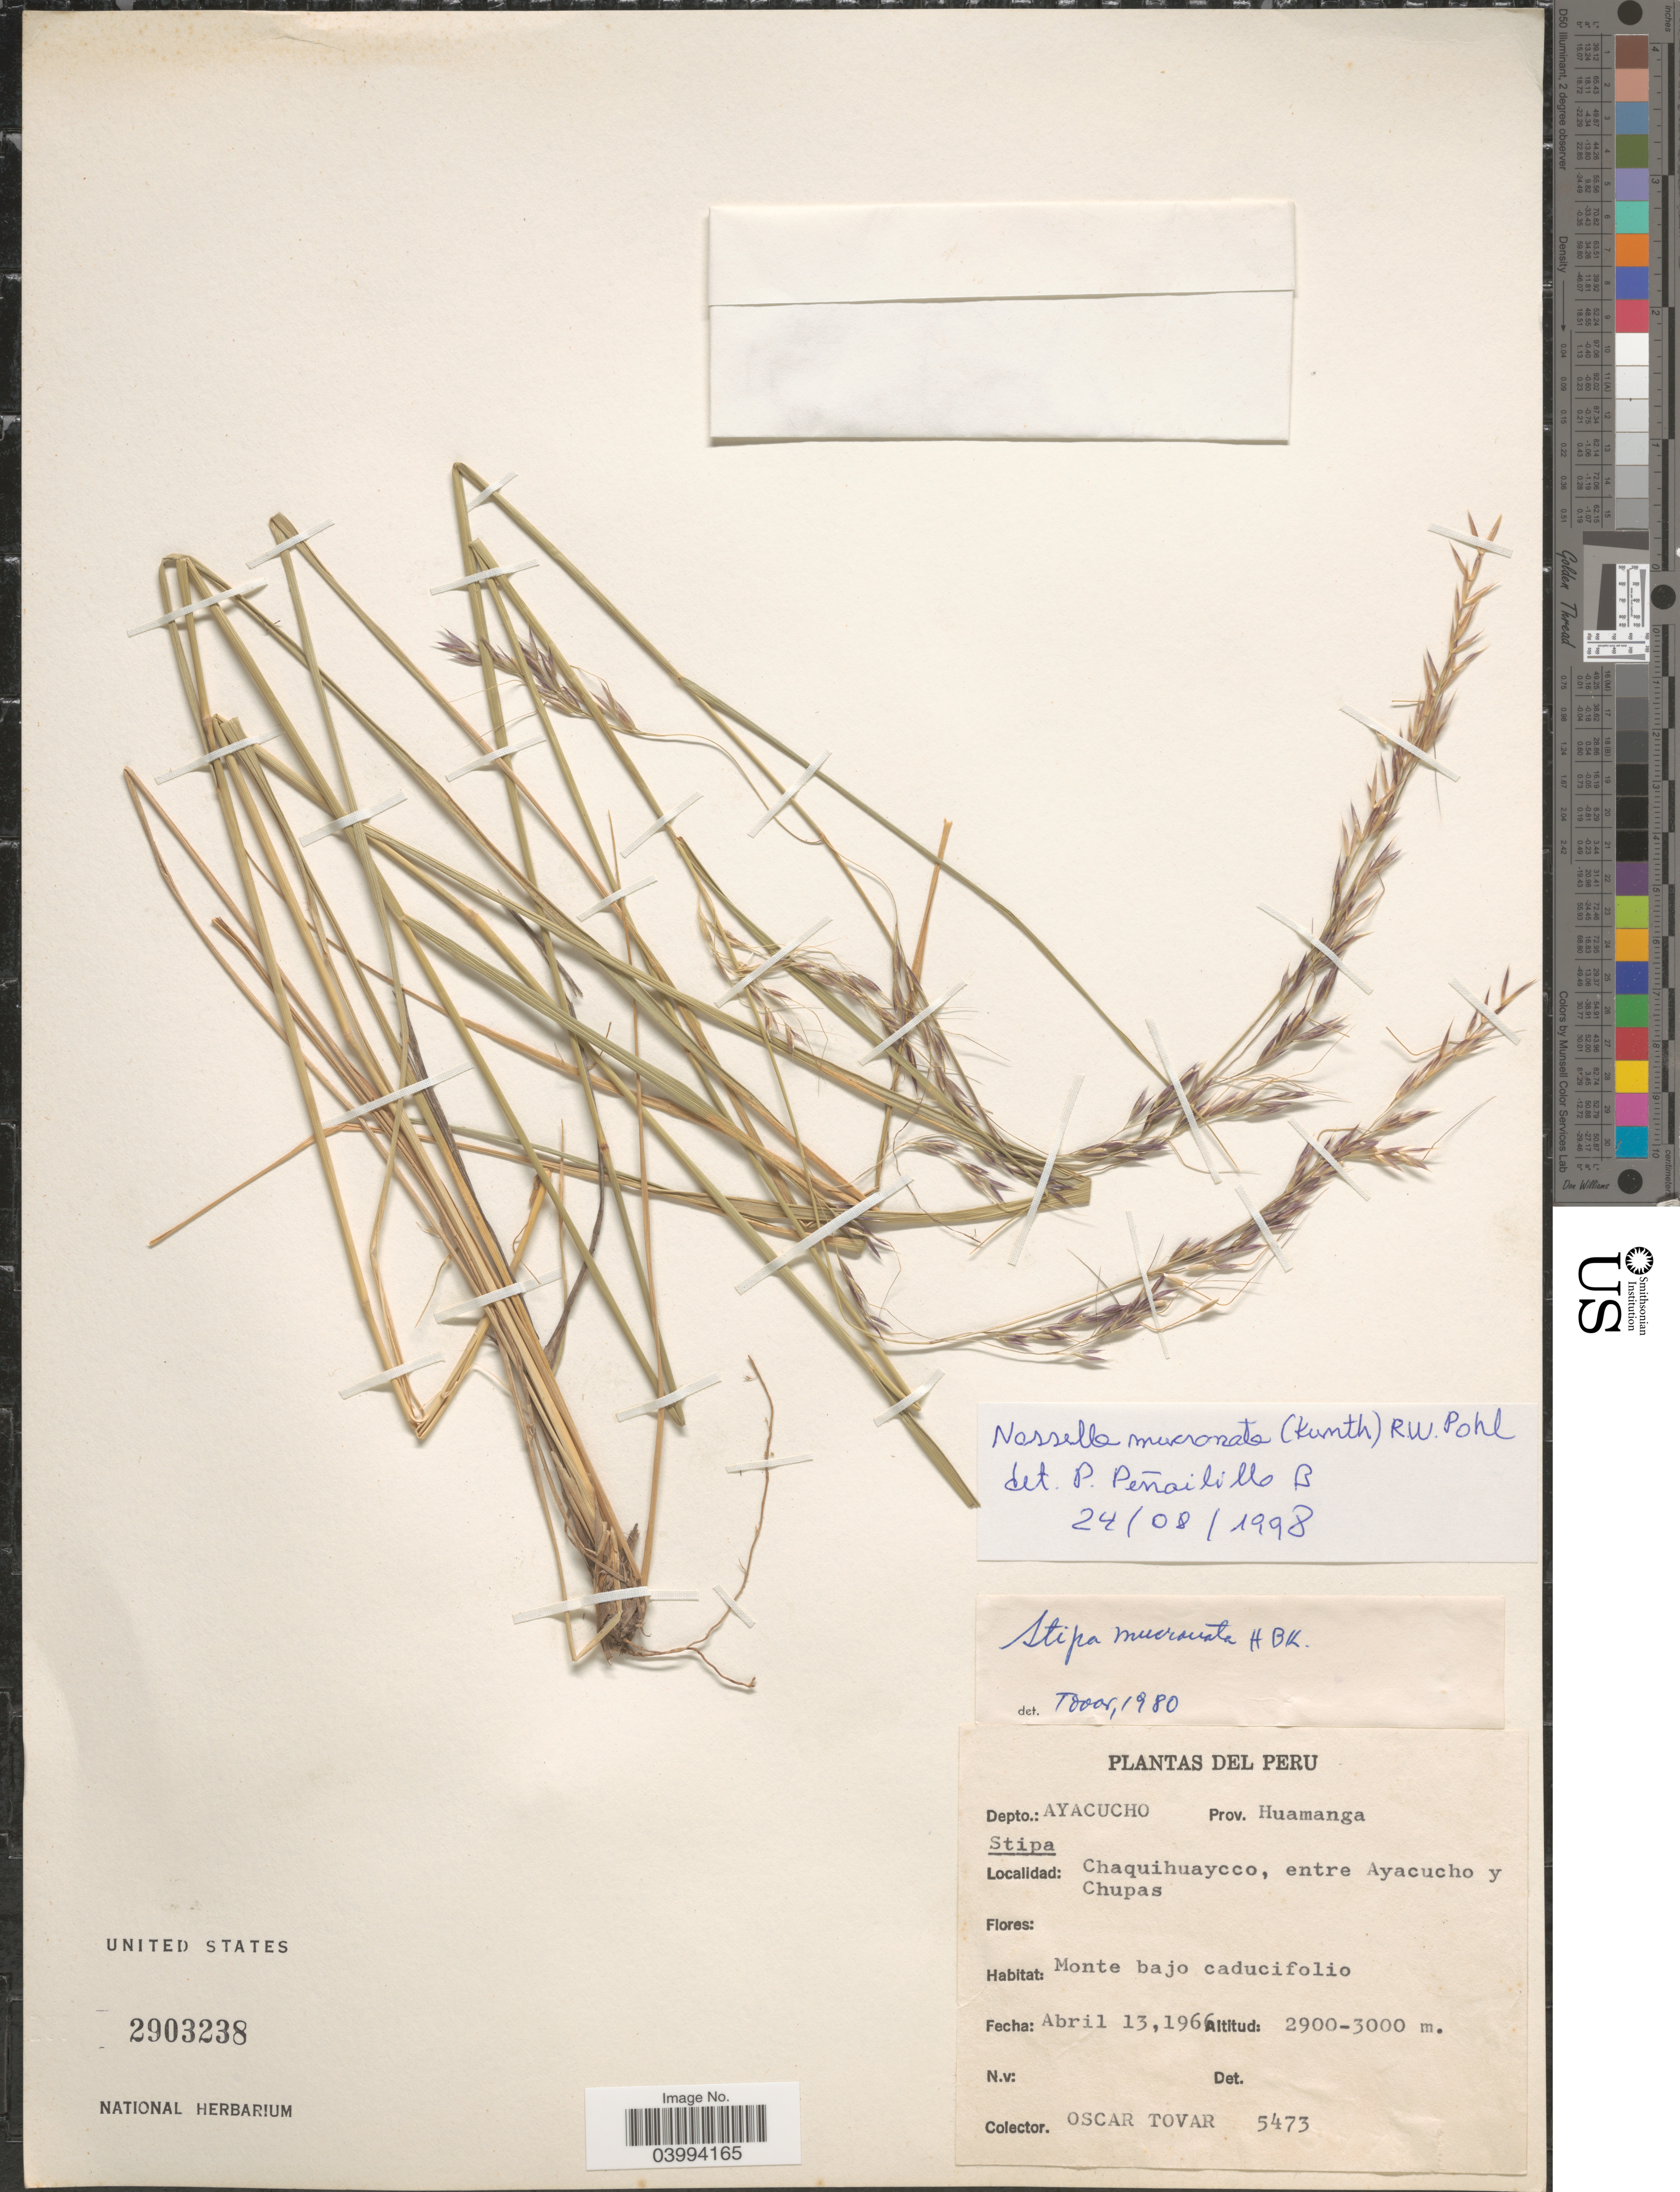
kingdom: Plantae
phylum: Tracheophyta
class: Liliopsida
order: Poales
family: Poaceae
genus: Nassella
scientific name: Nassella mucronata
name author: (Kunth) R.W. Pohl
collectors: O. Tovar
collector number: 5473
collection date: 1966-04-13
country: Peru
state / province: Ayacucho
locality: Depto.: Ayacucho. Prov. Huamanga. Chaquihuaycco, entre Ayacucho y Chupas.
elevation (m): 2900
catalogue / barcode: US 2903238